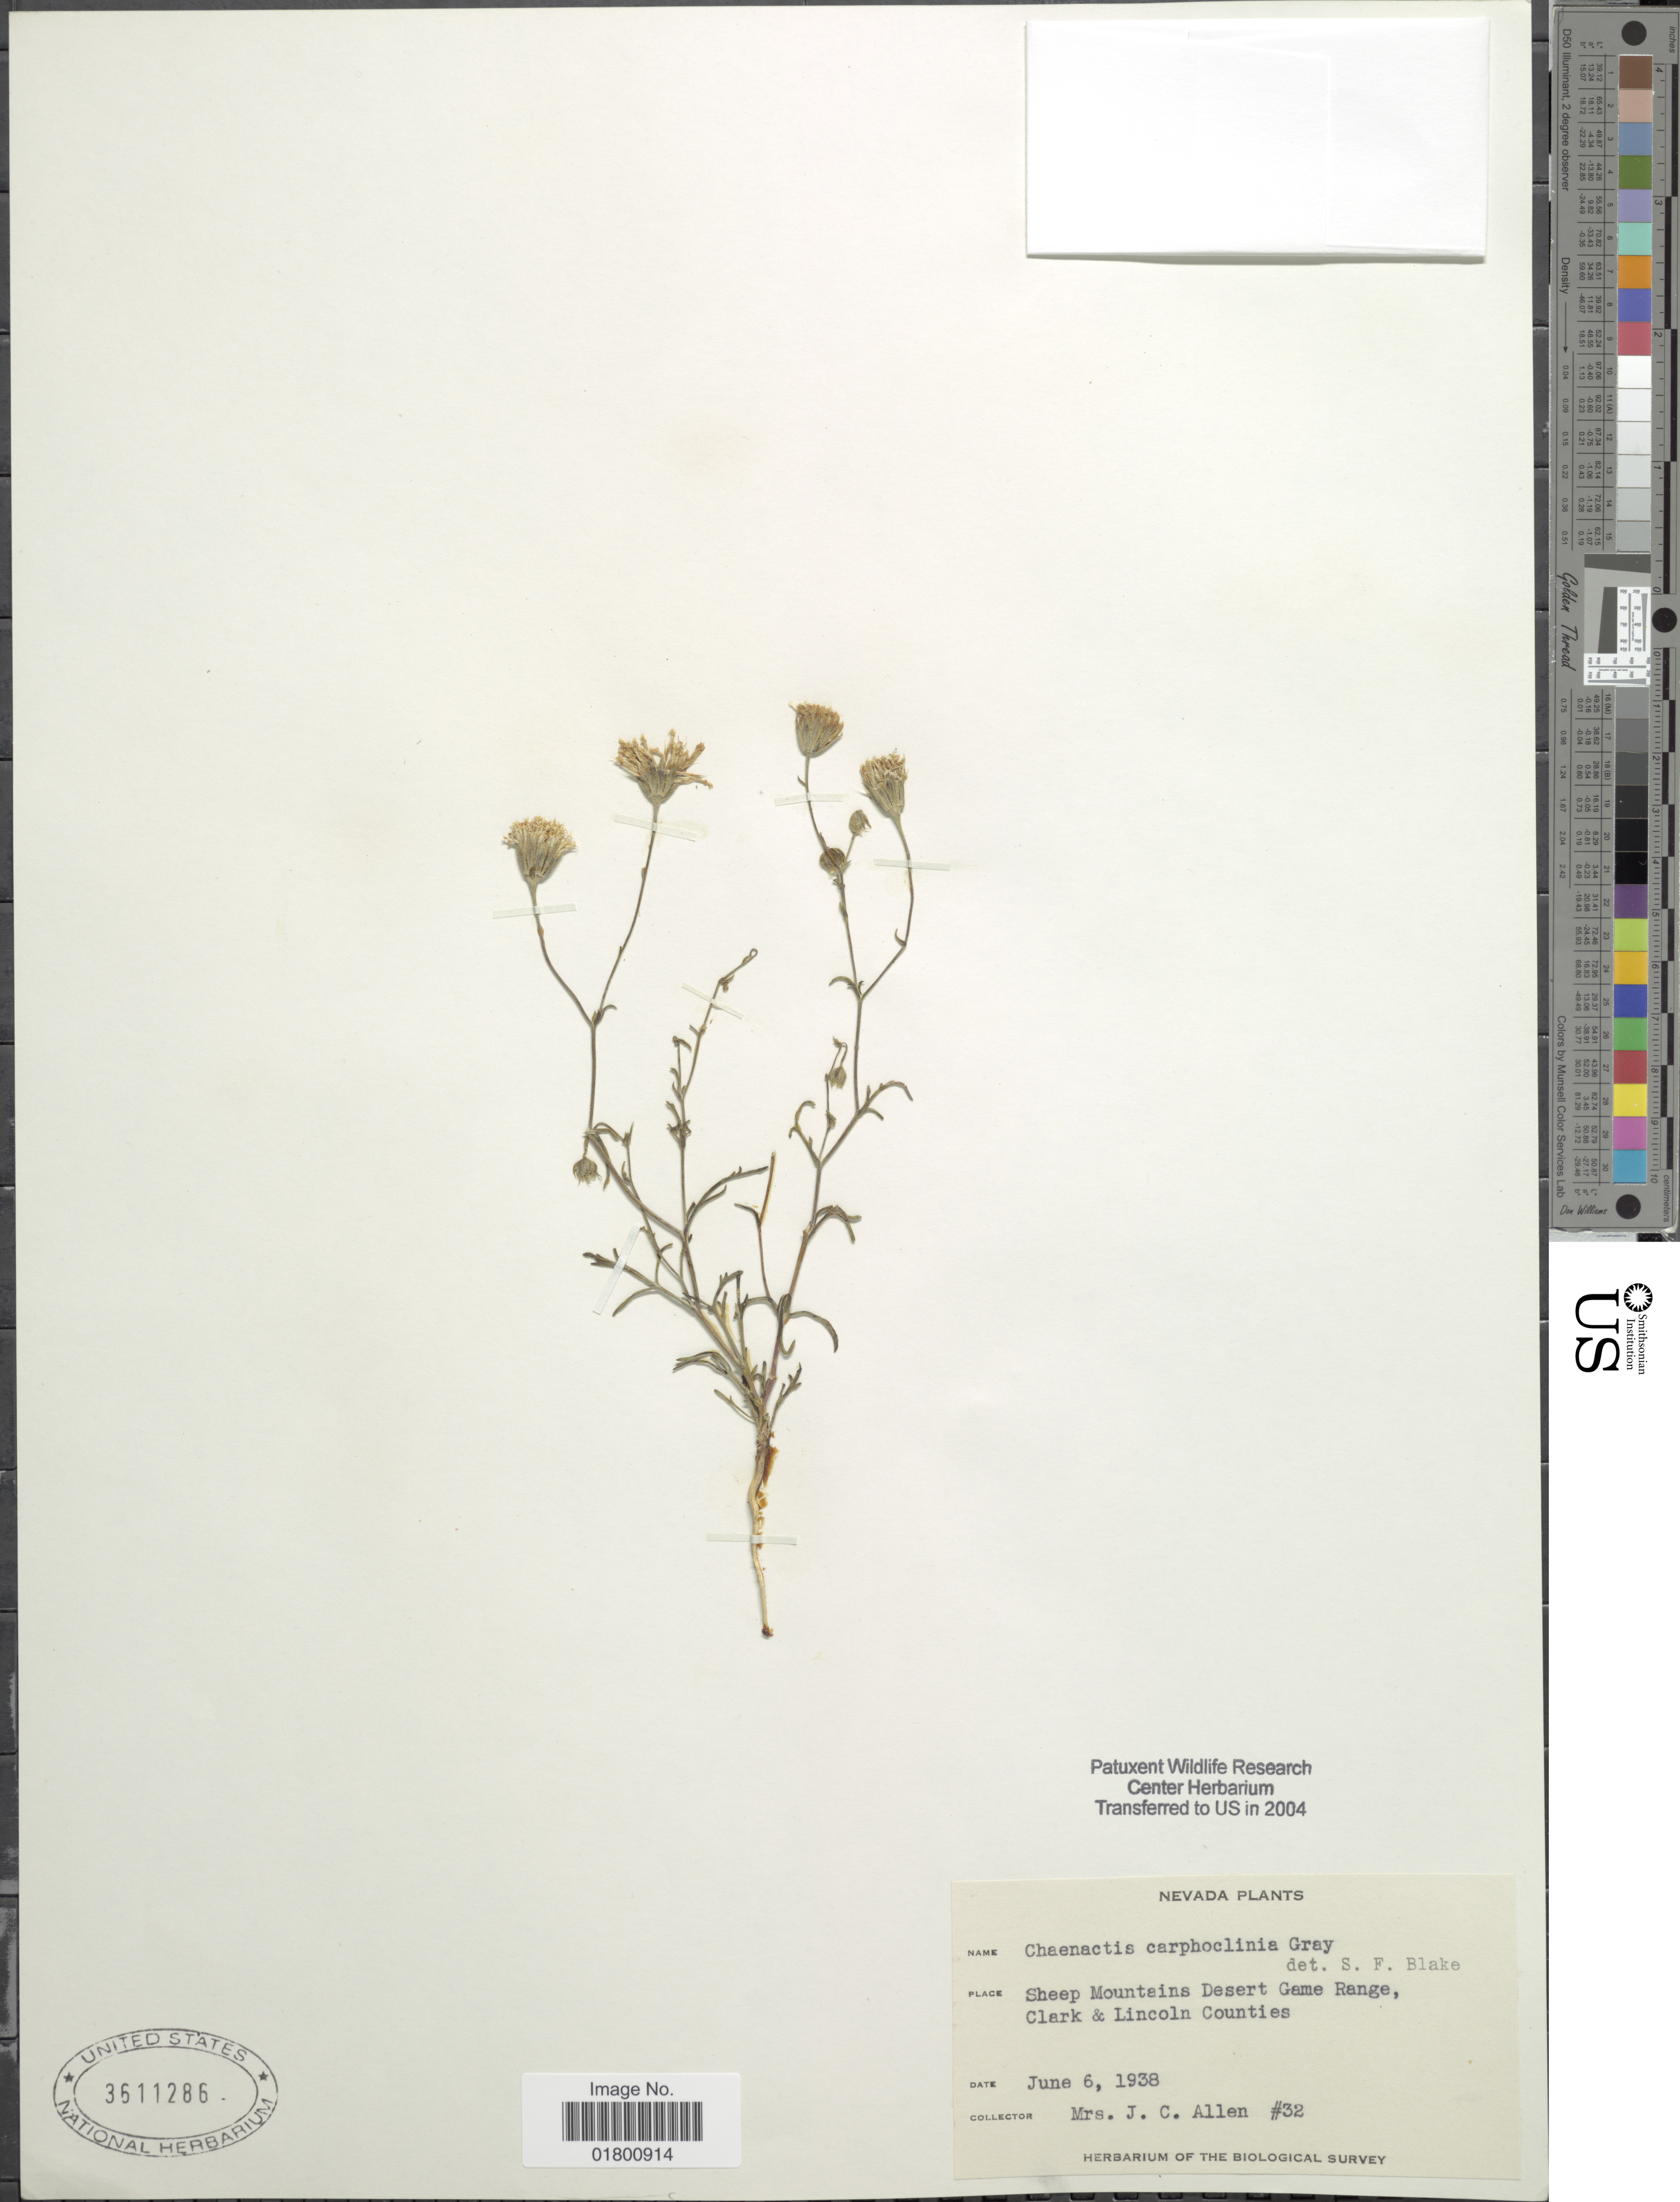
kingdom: Plantae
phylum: Tracheophyta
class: Magnoliopsida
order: Asterales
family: Asteraceae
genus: Chaenactis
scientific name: Chaenactis carphoclinia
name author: A. Gray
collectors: Mrs. J. C. Allen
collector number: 32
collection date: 1938-06-06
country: United States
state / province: Nevada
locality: Sheep Mountains Desert Game Range, Clark & Lincoln Counties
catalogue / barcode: US 3611286